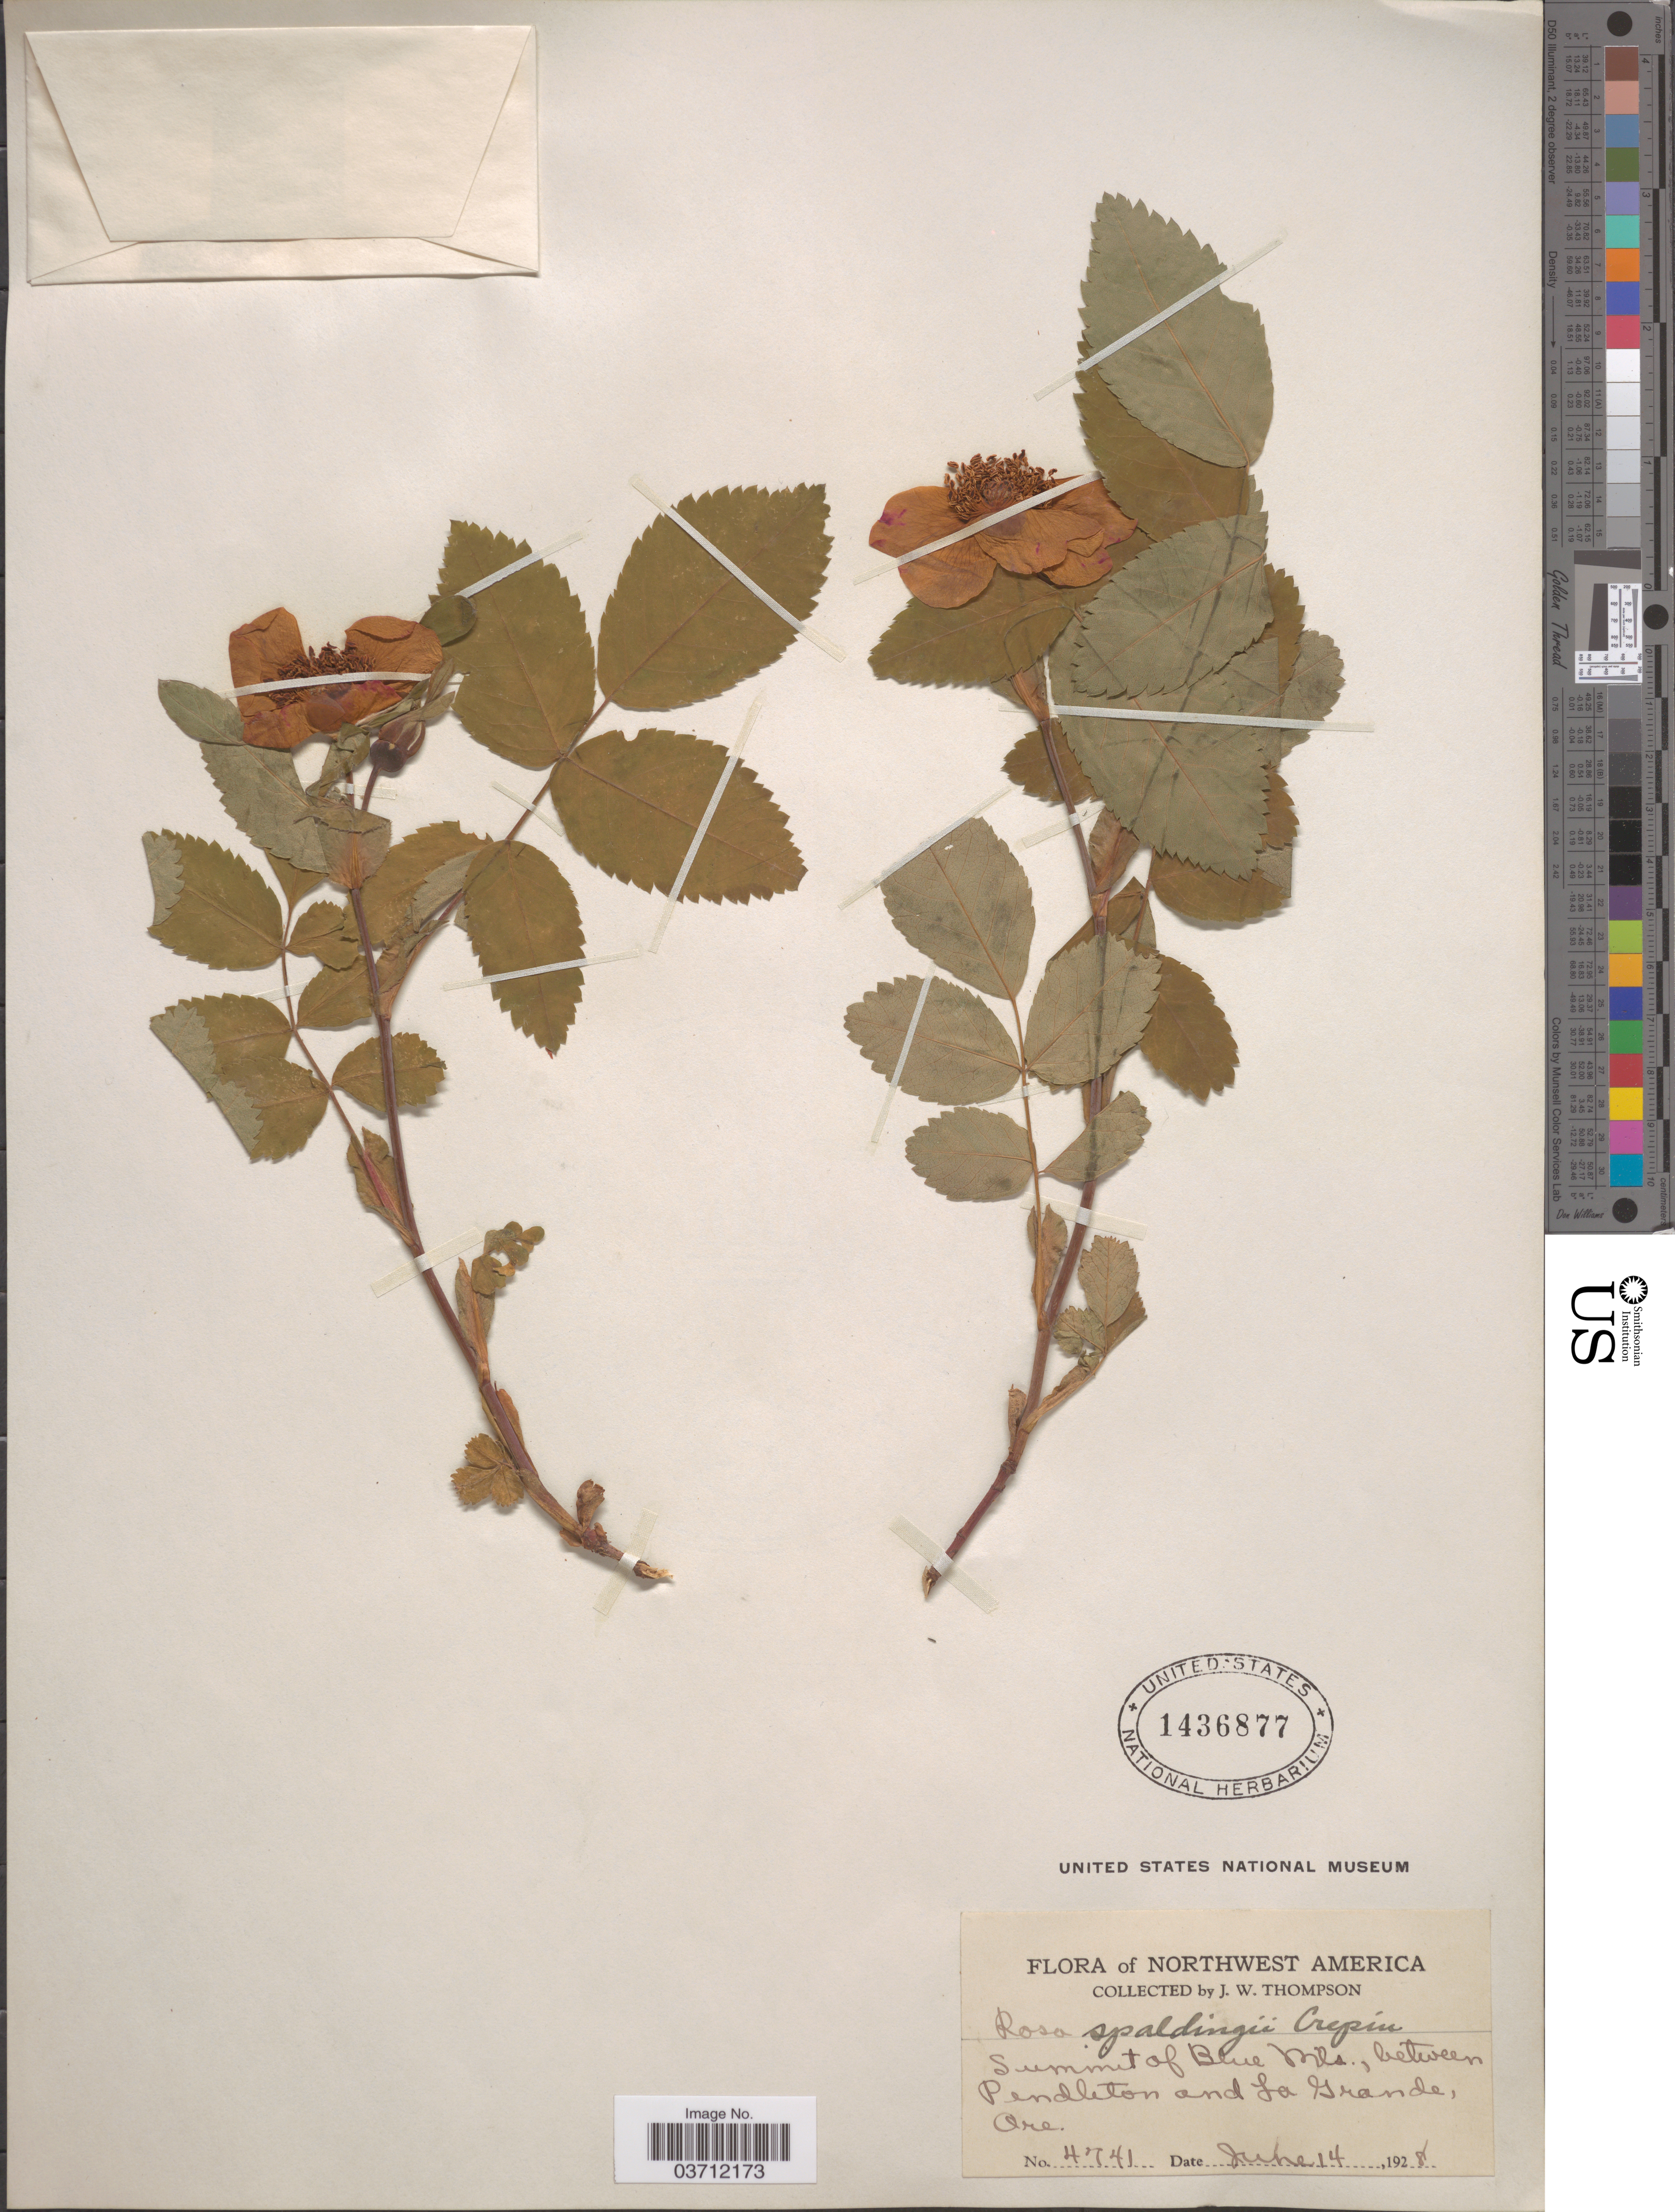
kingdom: Plantae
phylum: Tracheophyta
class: Magnoliopsida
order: Rosales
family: Rosaceae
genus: Rosa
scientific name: Rosa spaldingii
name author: Crép. ex Rydb.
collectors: J. Thompson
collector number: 4741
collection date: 1928-06-14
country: United States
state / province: Oregon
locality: Summit of Blue Mts., between Pendleton and La Grande.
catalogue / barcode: US 1436877